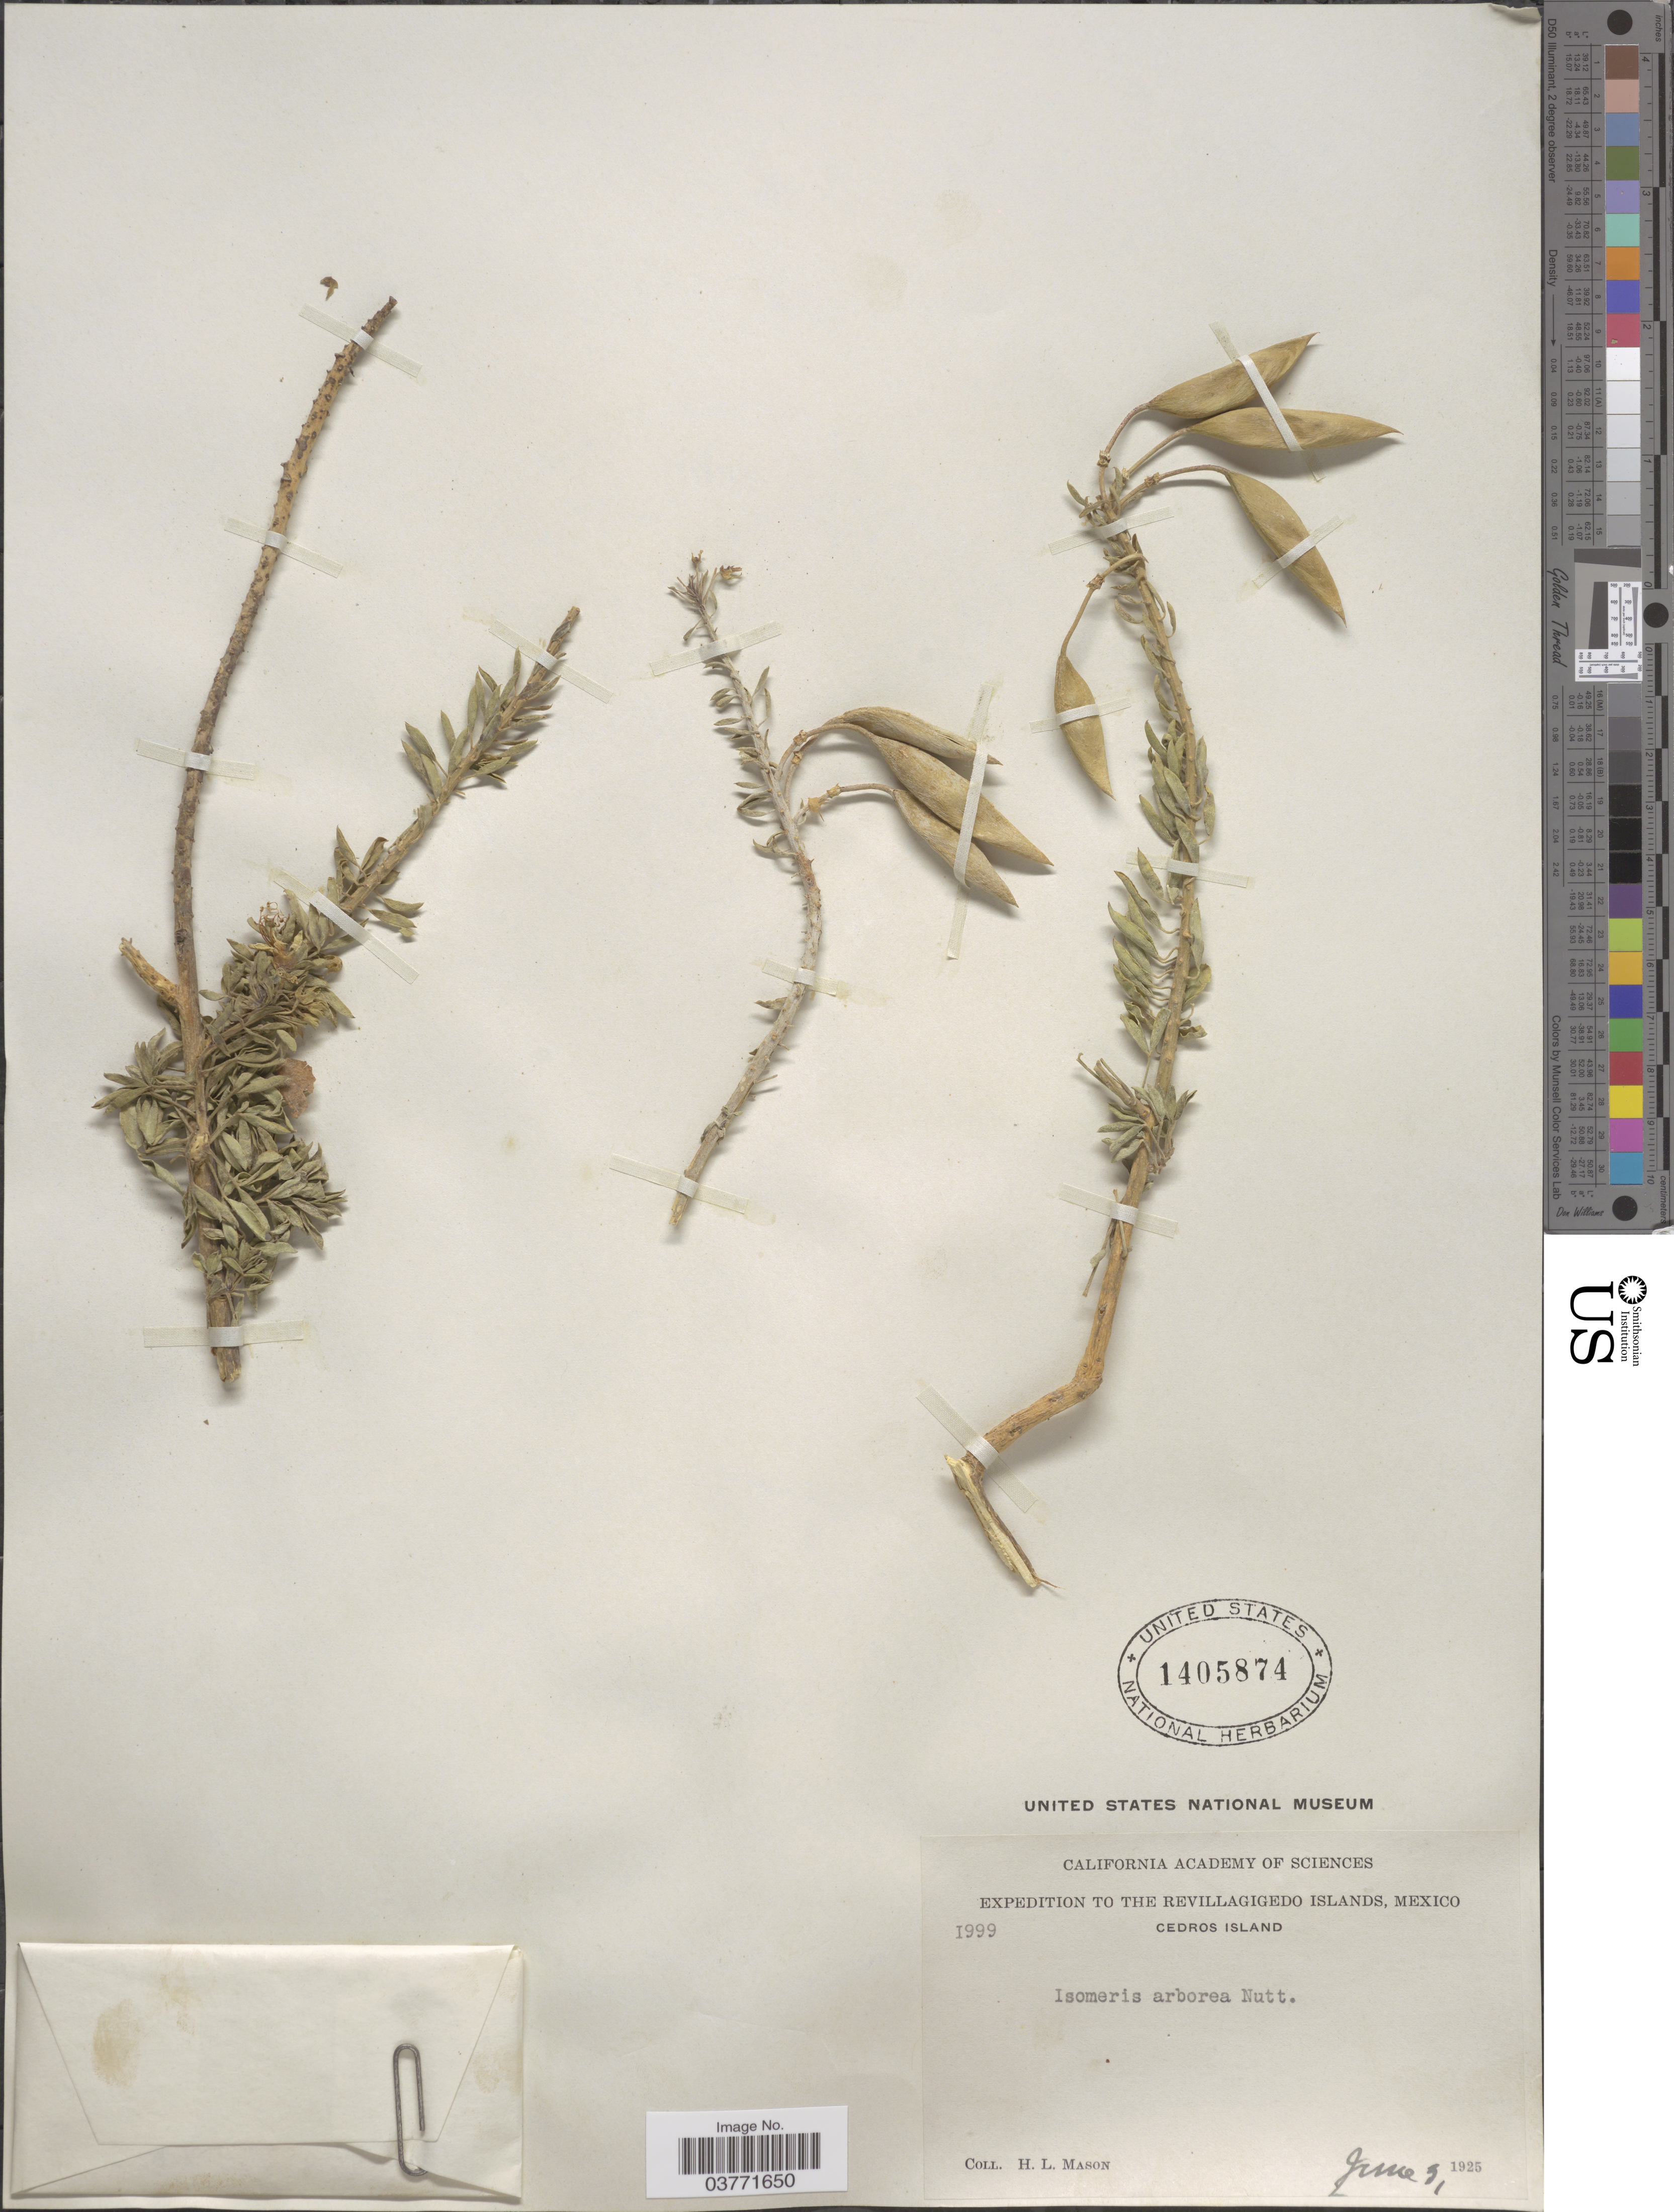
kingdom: Plantae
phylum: Tracheophyta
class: Magnoliopsida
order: Brassicales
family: Cleomaceae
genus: Cleomella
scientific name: Cleomella arborea var. angustata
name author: (Parish) Roalson & J.C. Hall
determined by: Strong, Mark T., (BOT), Smithsonian Institution - National Museum of Natural History (UNITED STATES)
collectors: H. L. Mason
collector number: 1999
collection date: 1925-06-05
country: Mexico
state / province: Colima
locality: The Revillagigedo Islands. Cedros Island.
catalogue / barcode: US 1405874